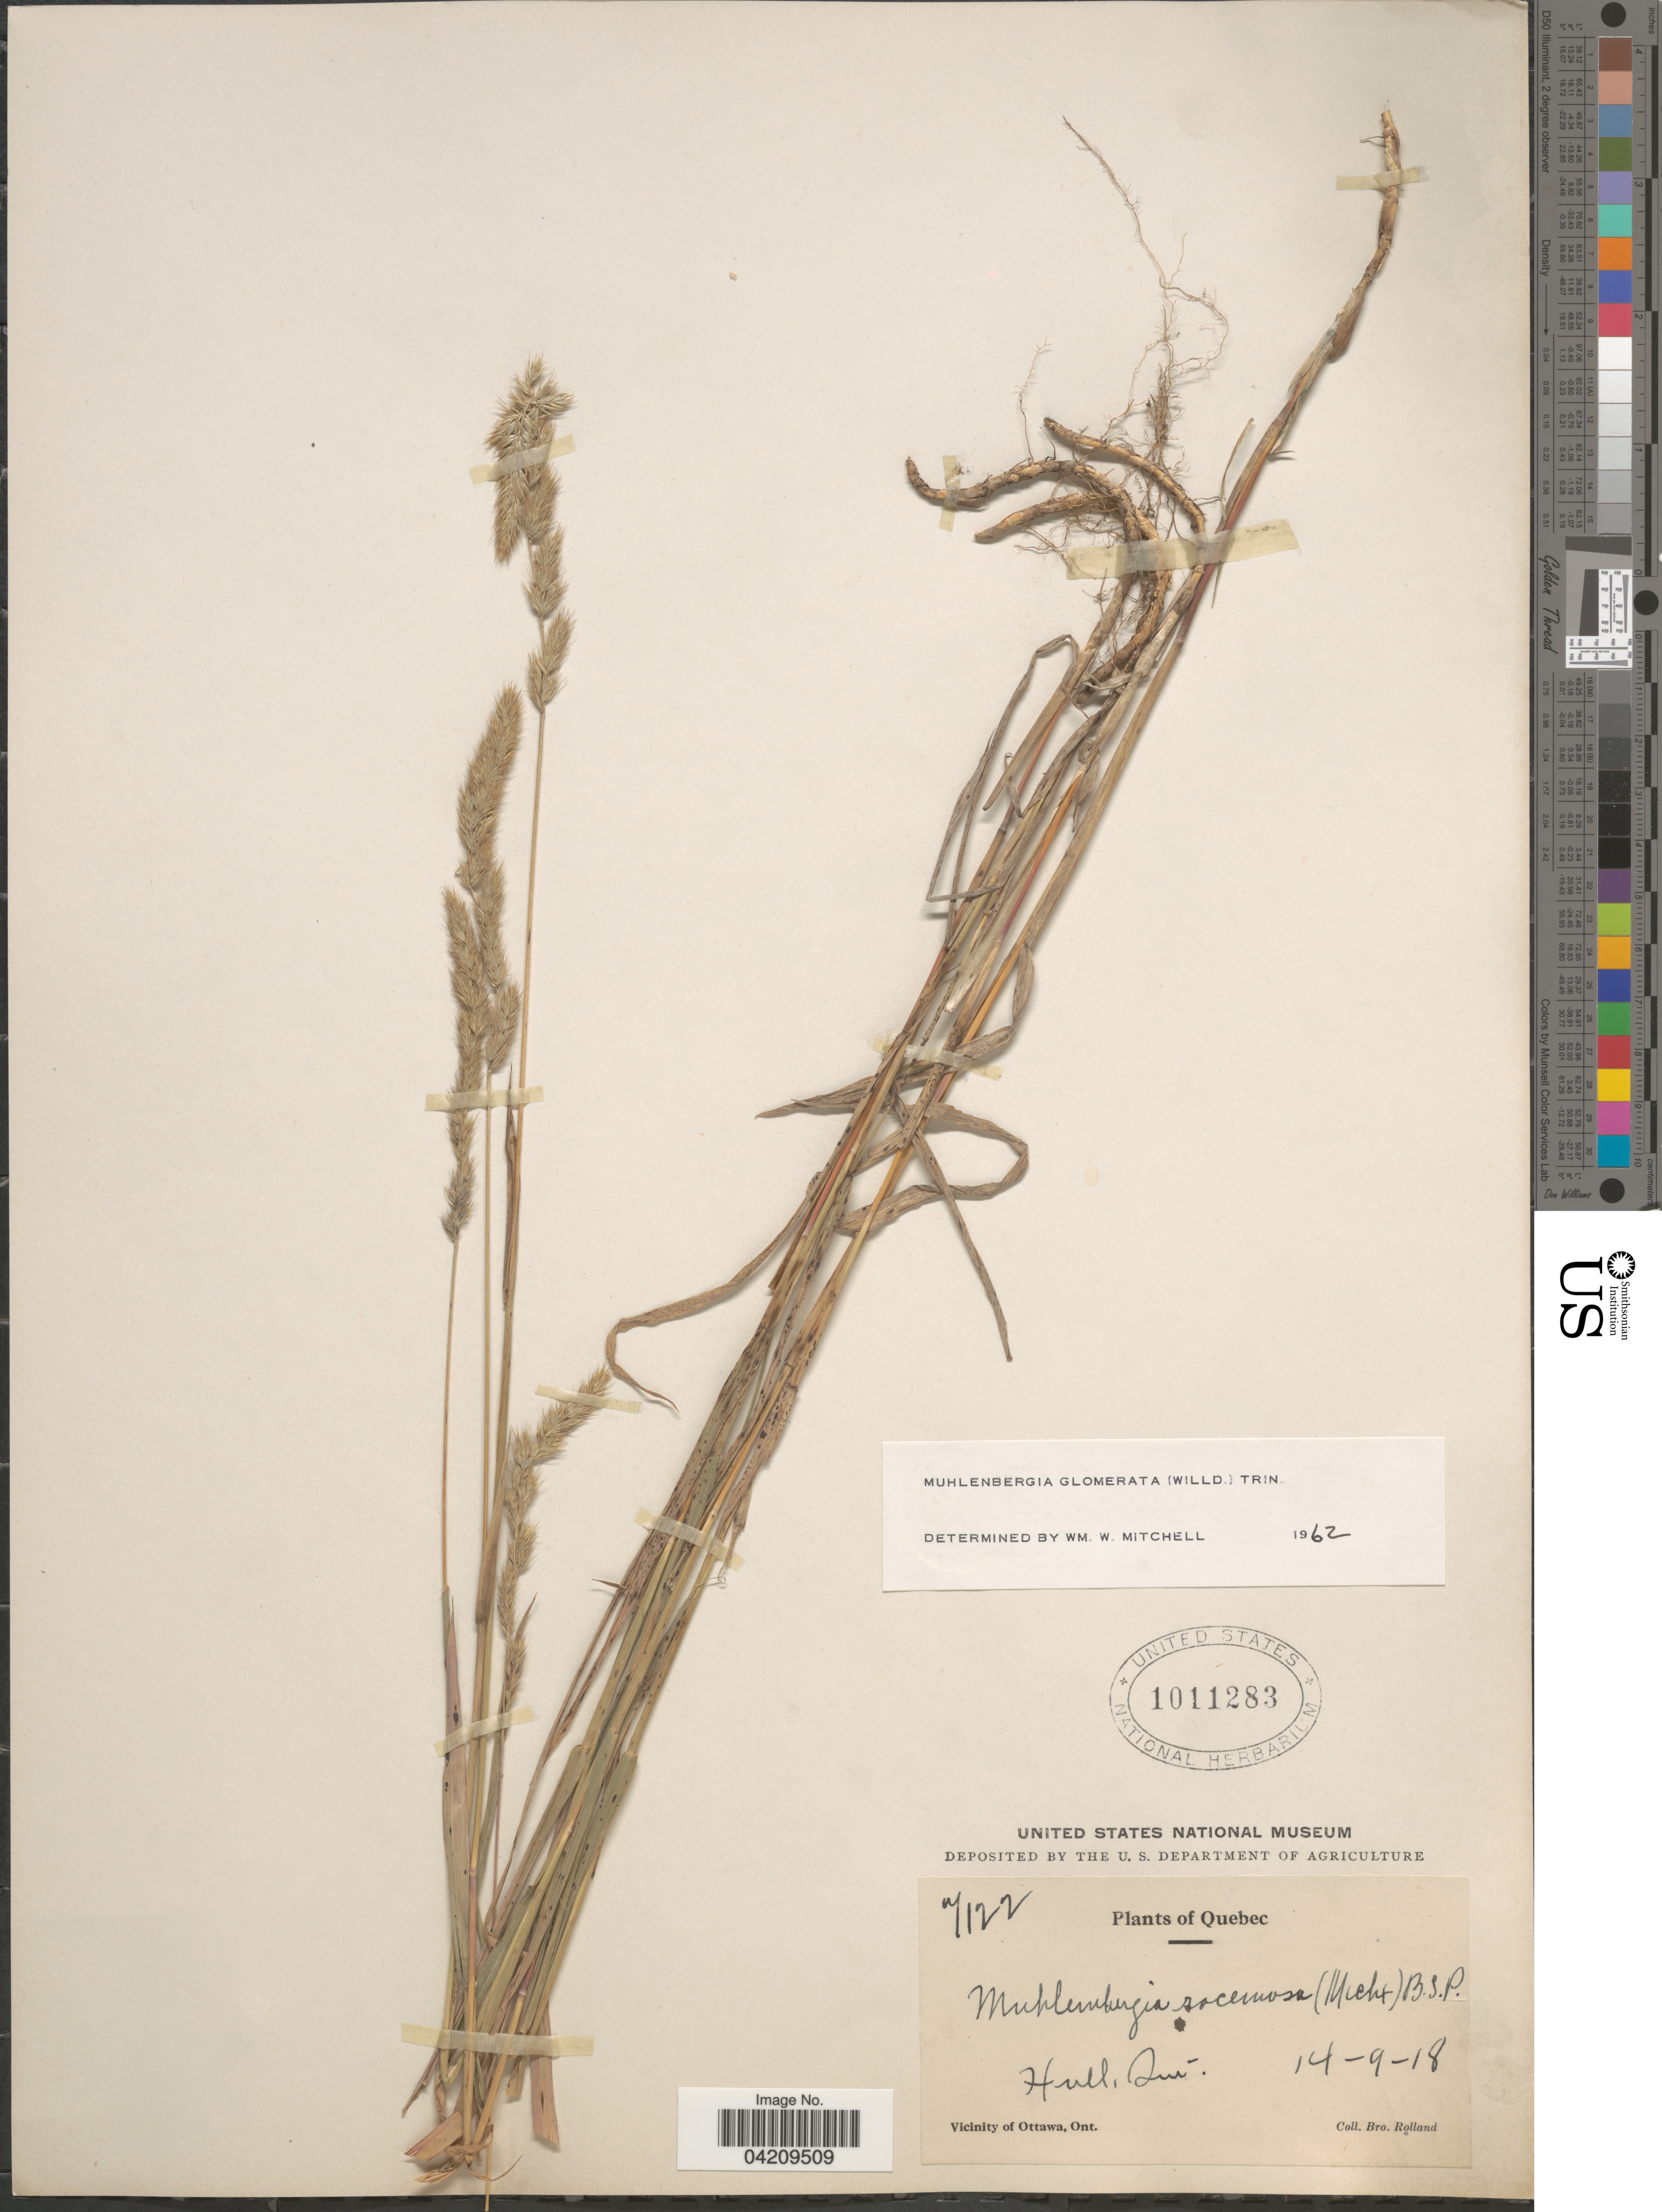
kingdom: Plantae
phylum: Tracheophyta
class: Liliopsida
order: Poales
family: Poaceae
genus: Muhlenbergia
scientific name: Muhlenbergia glomerata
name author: (Willd.) Trin.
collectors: B. Rolland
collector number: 7122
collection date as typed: Transcribed d/m/y: 14/9/18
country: Canada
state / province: Quebec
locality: Hull.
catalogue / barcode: US 1011283